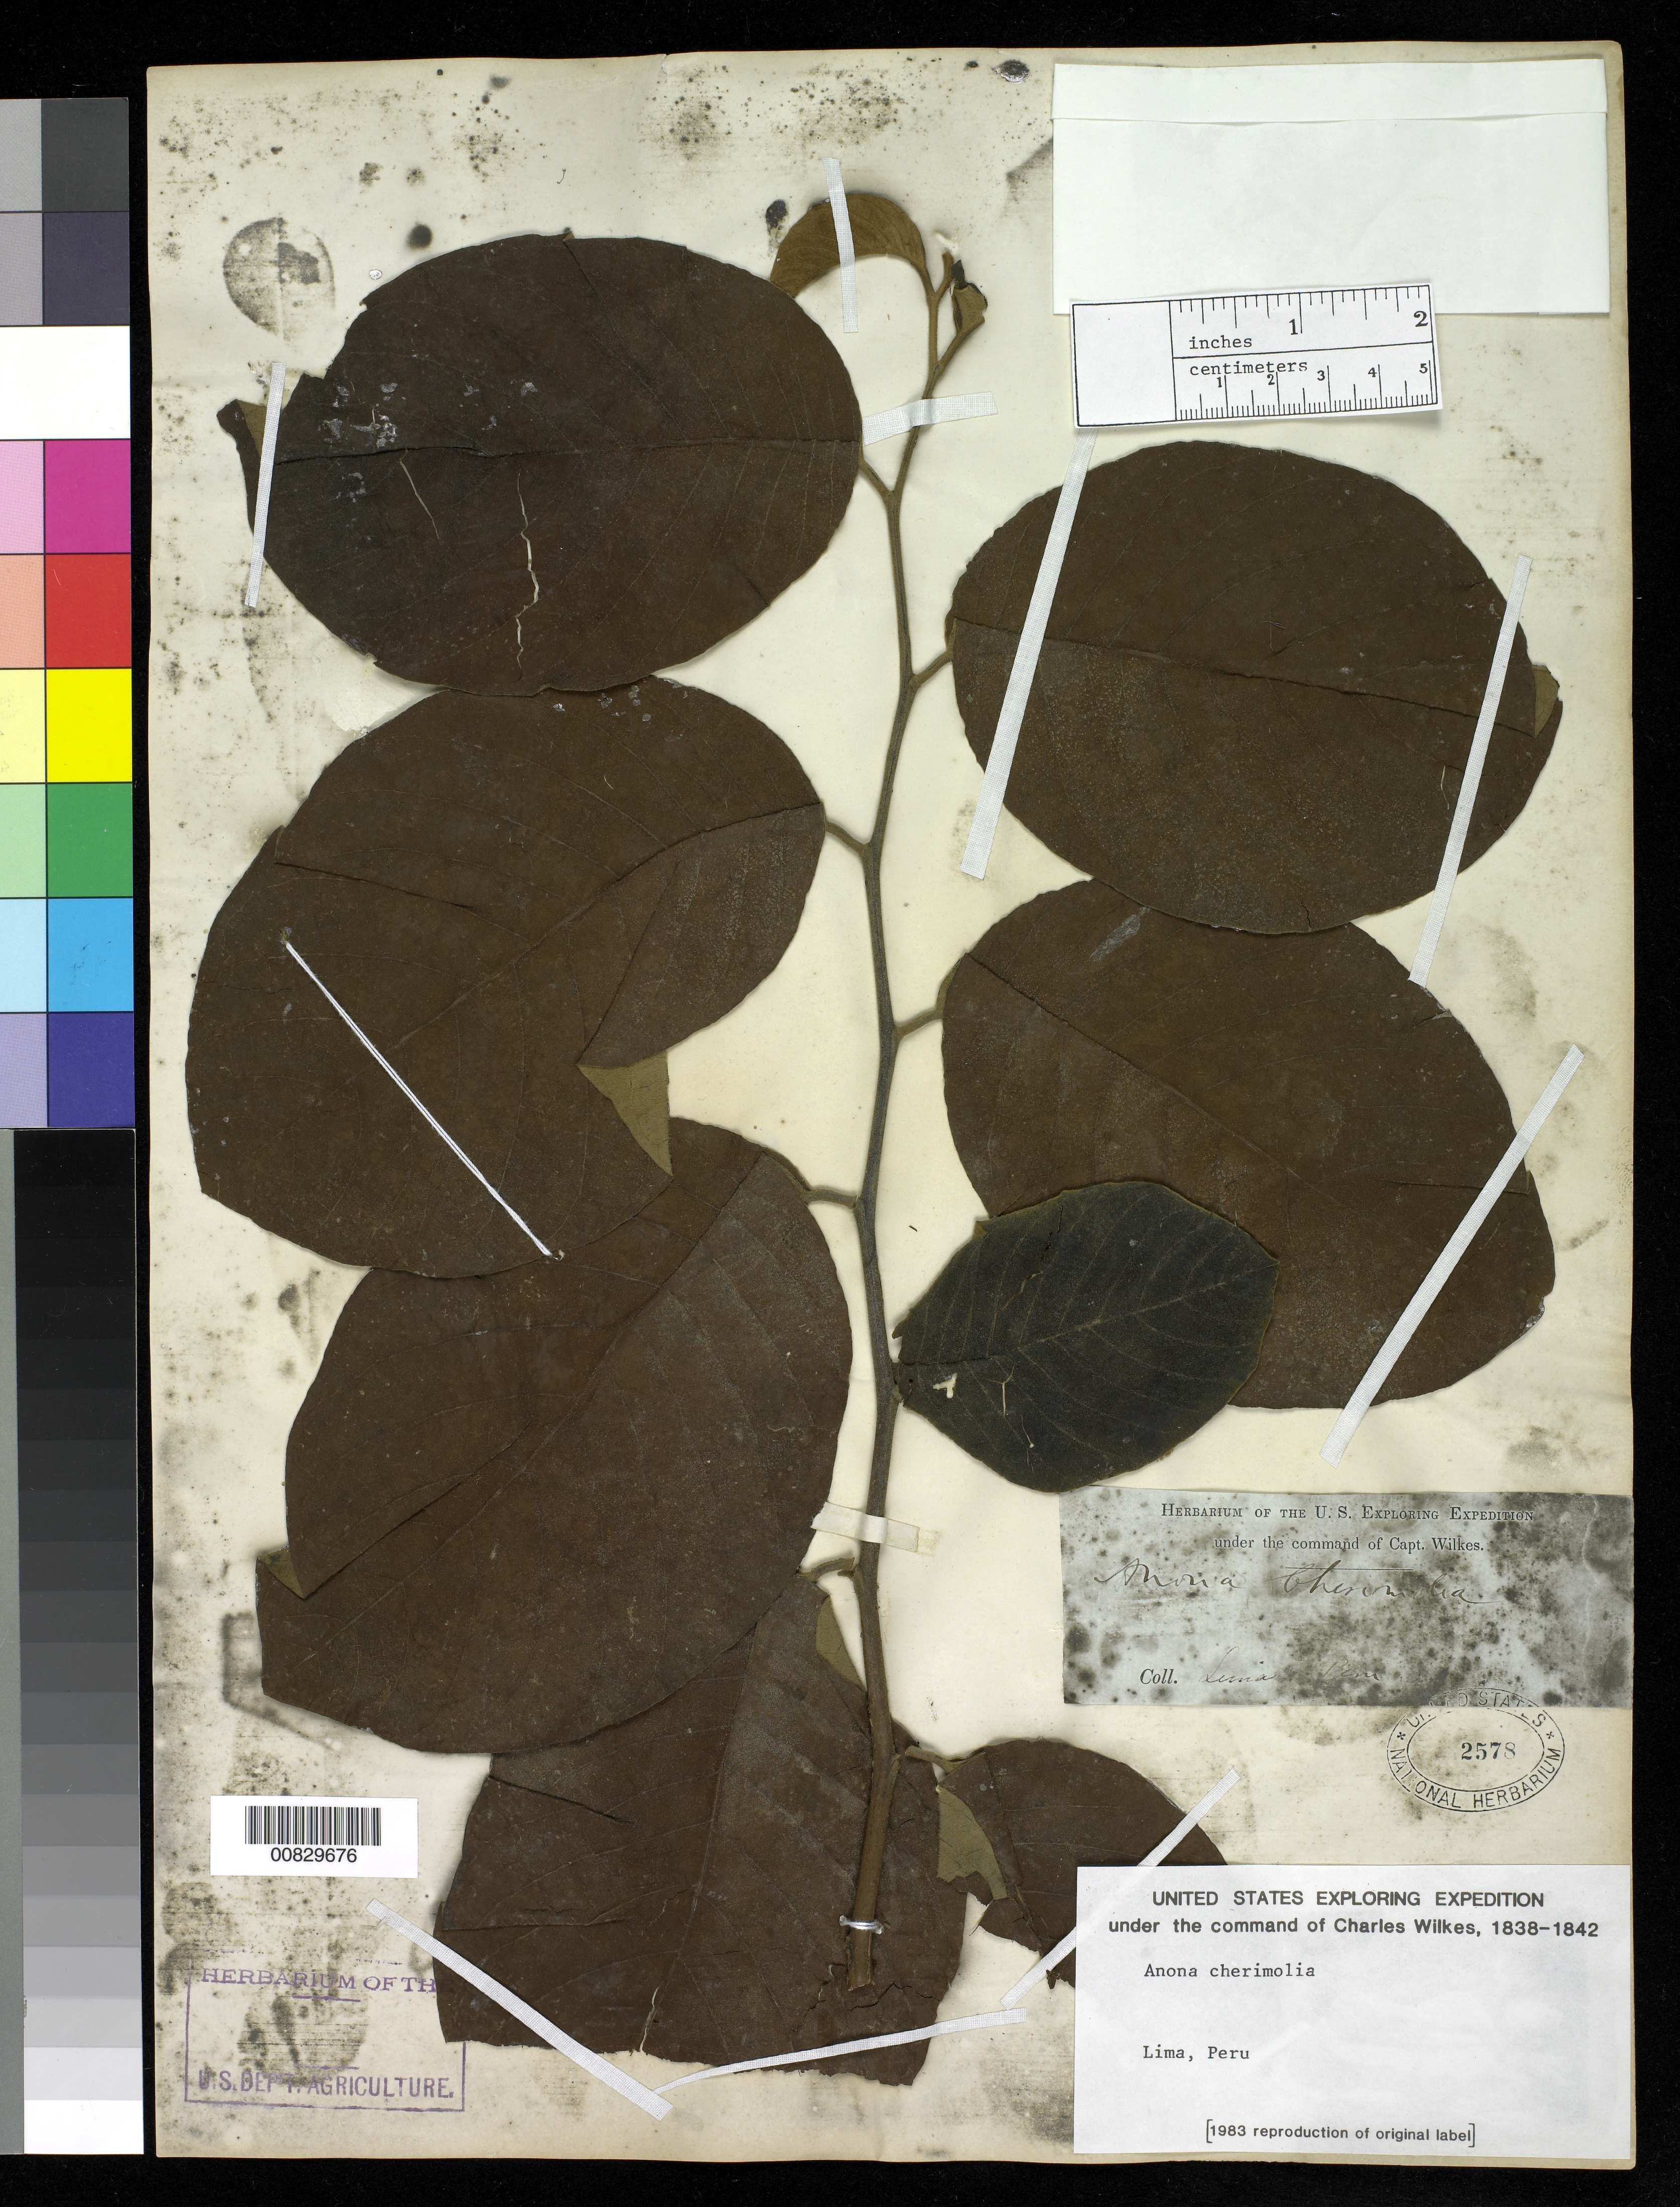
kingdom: Plantae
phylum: Tracheophyta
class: Magnoliopsida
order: Magnoliales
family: Annonaceae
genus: Annona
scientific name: Annona cherimola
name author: Mill.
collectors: Wilkes Explor. Exped.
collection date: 1838/1842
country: Peru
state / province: Lima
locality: Lima, Peru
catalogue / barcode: US 2578